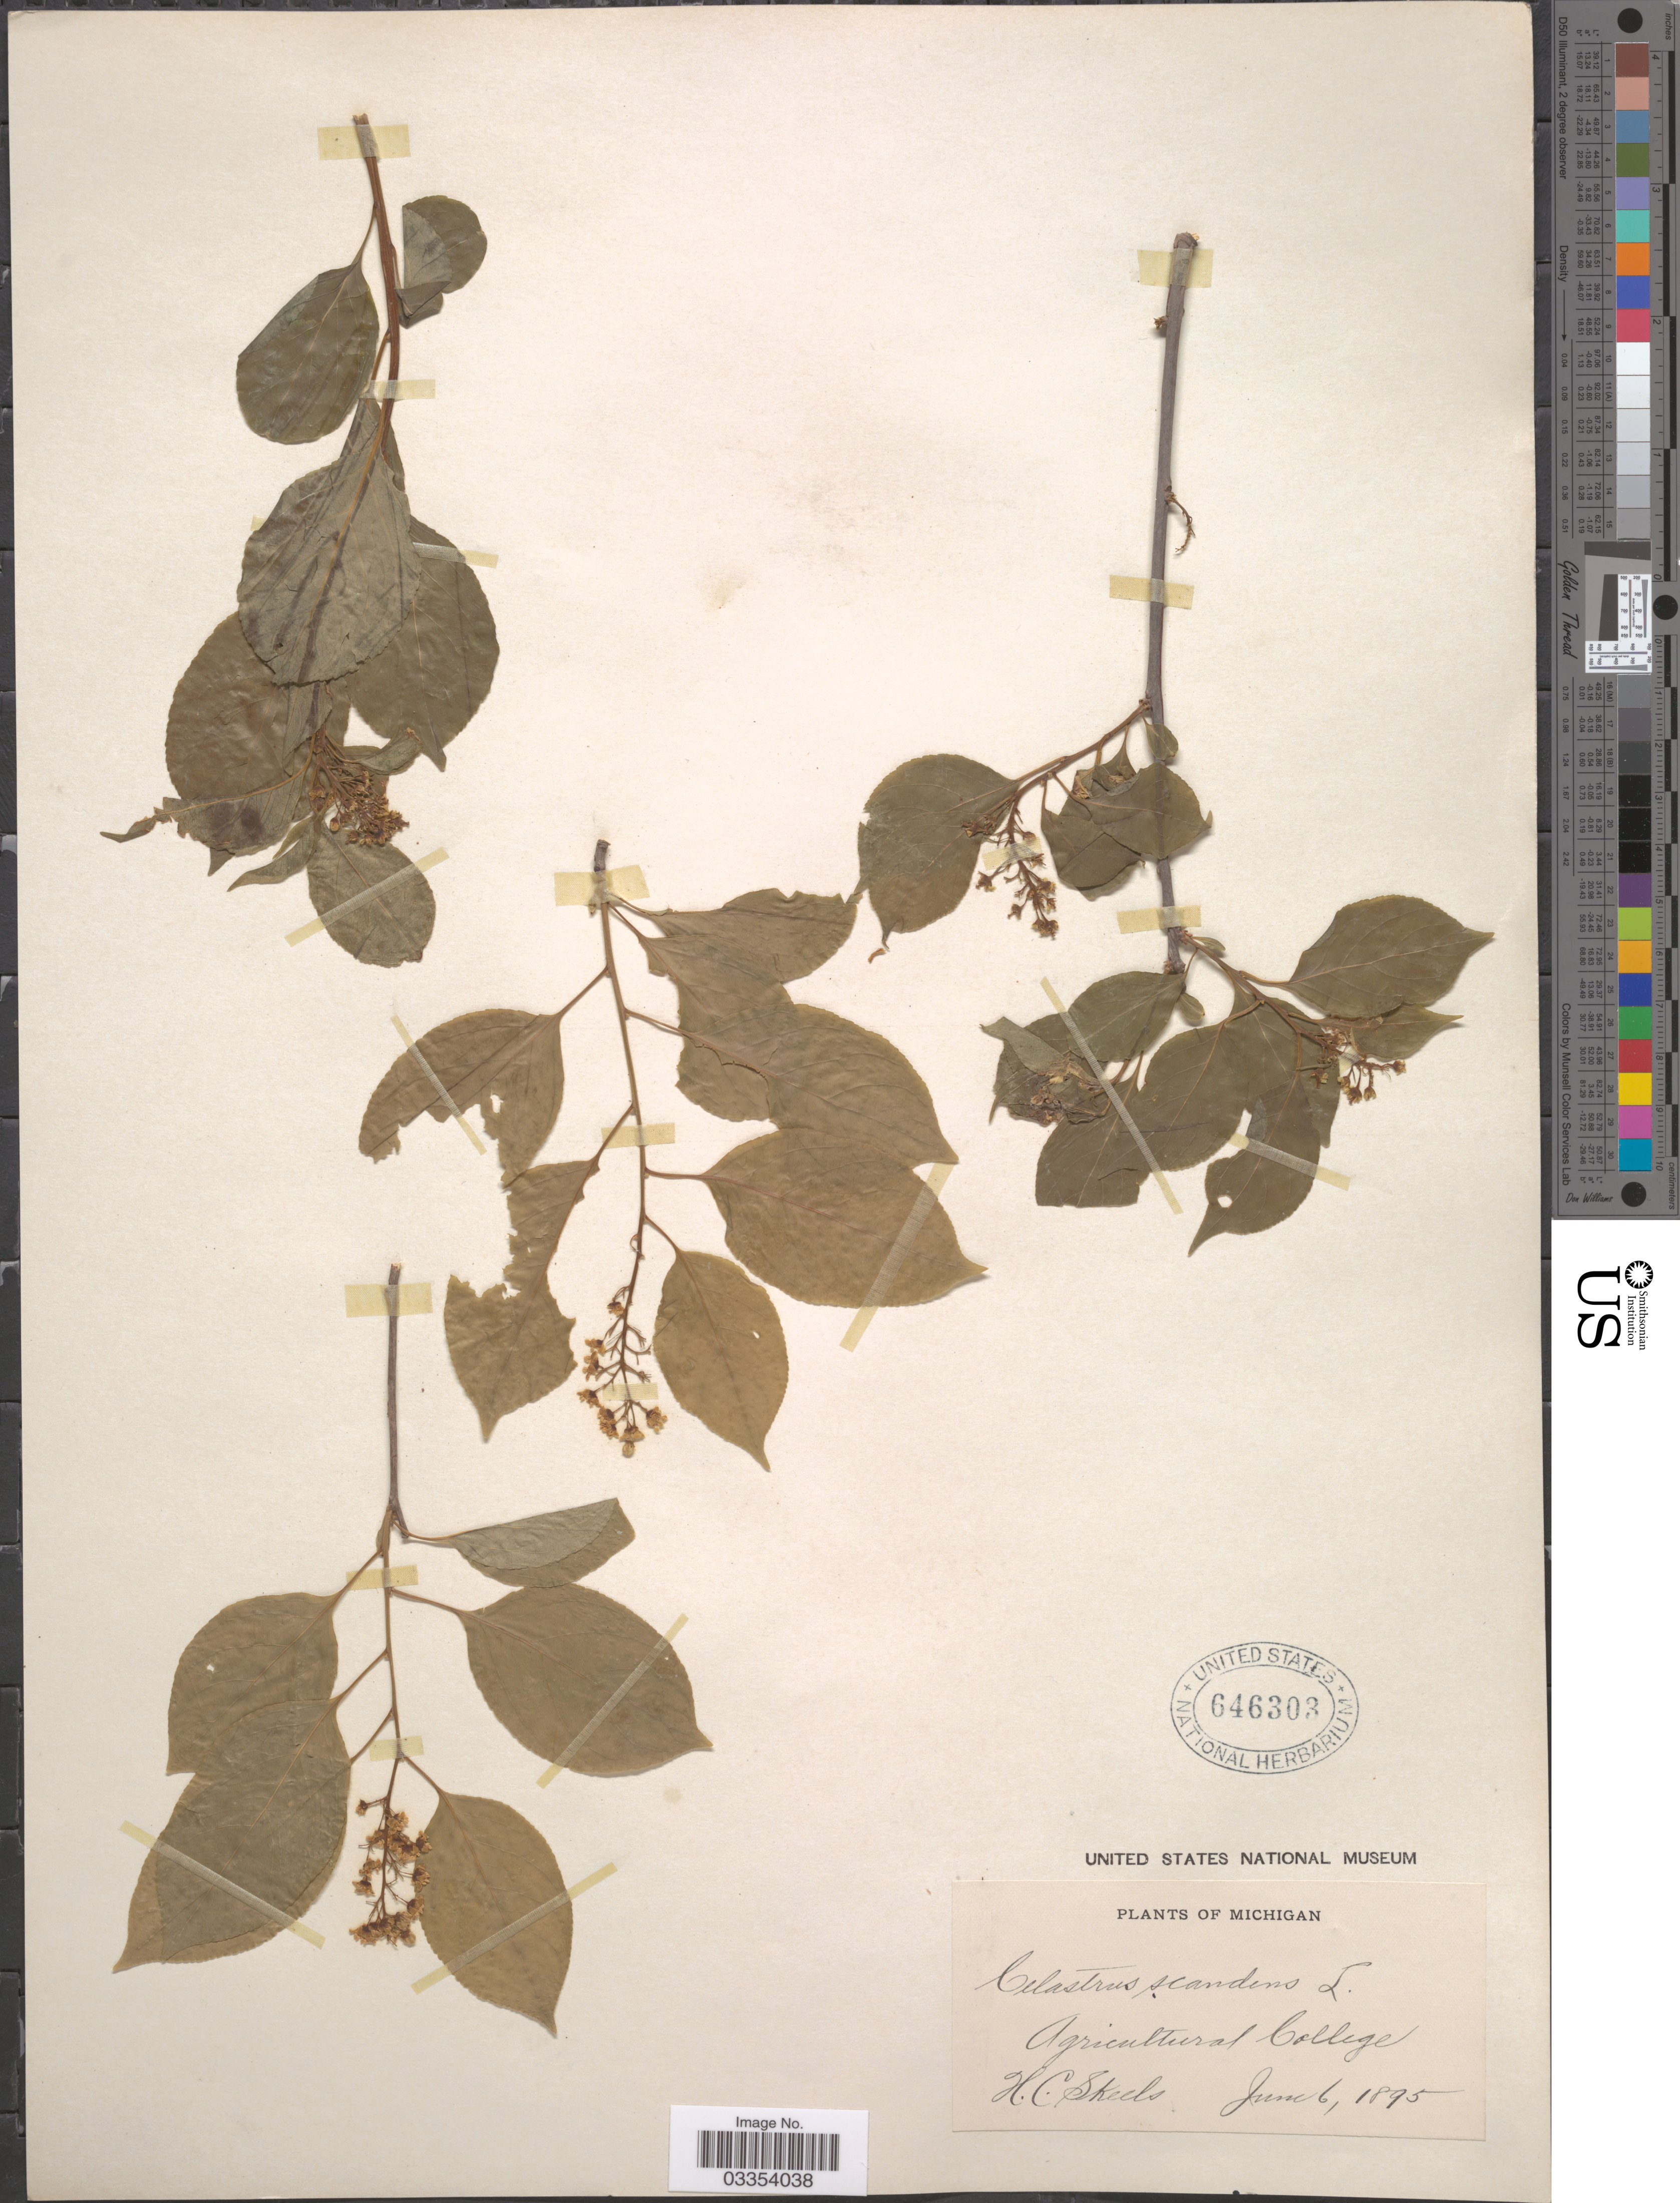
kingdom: Plantae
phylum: Tracheophyta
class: Magnoliopsida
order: Celastrales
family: Celastraceae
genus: Celastrus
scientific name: Celastrus scandens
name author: L.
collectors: H. Skeels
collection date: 1895-06-06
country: United States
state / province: Michigan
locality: Agricultural College.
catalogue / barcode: US 646303